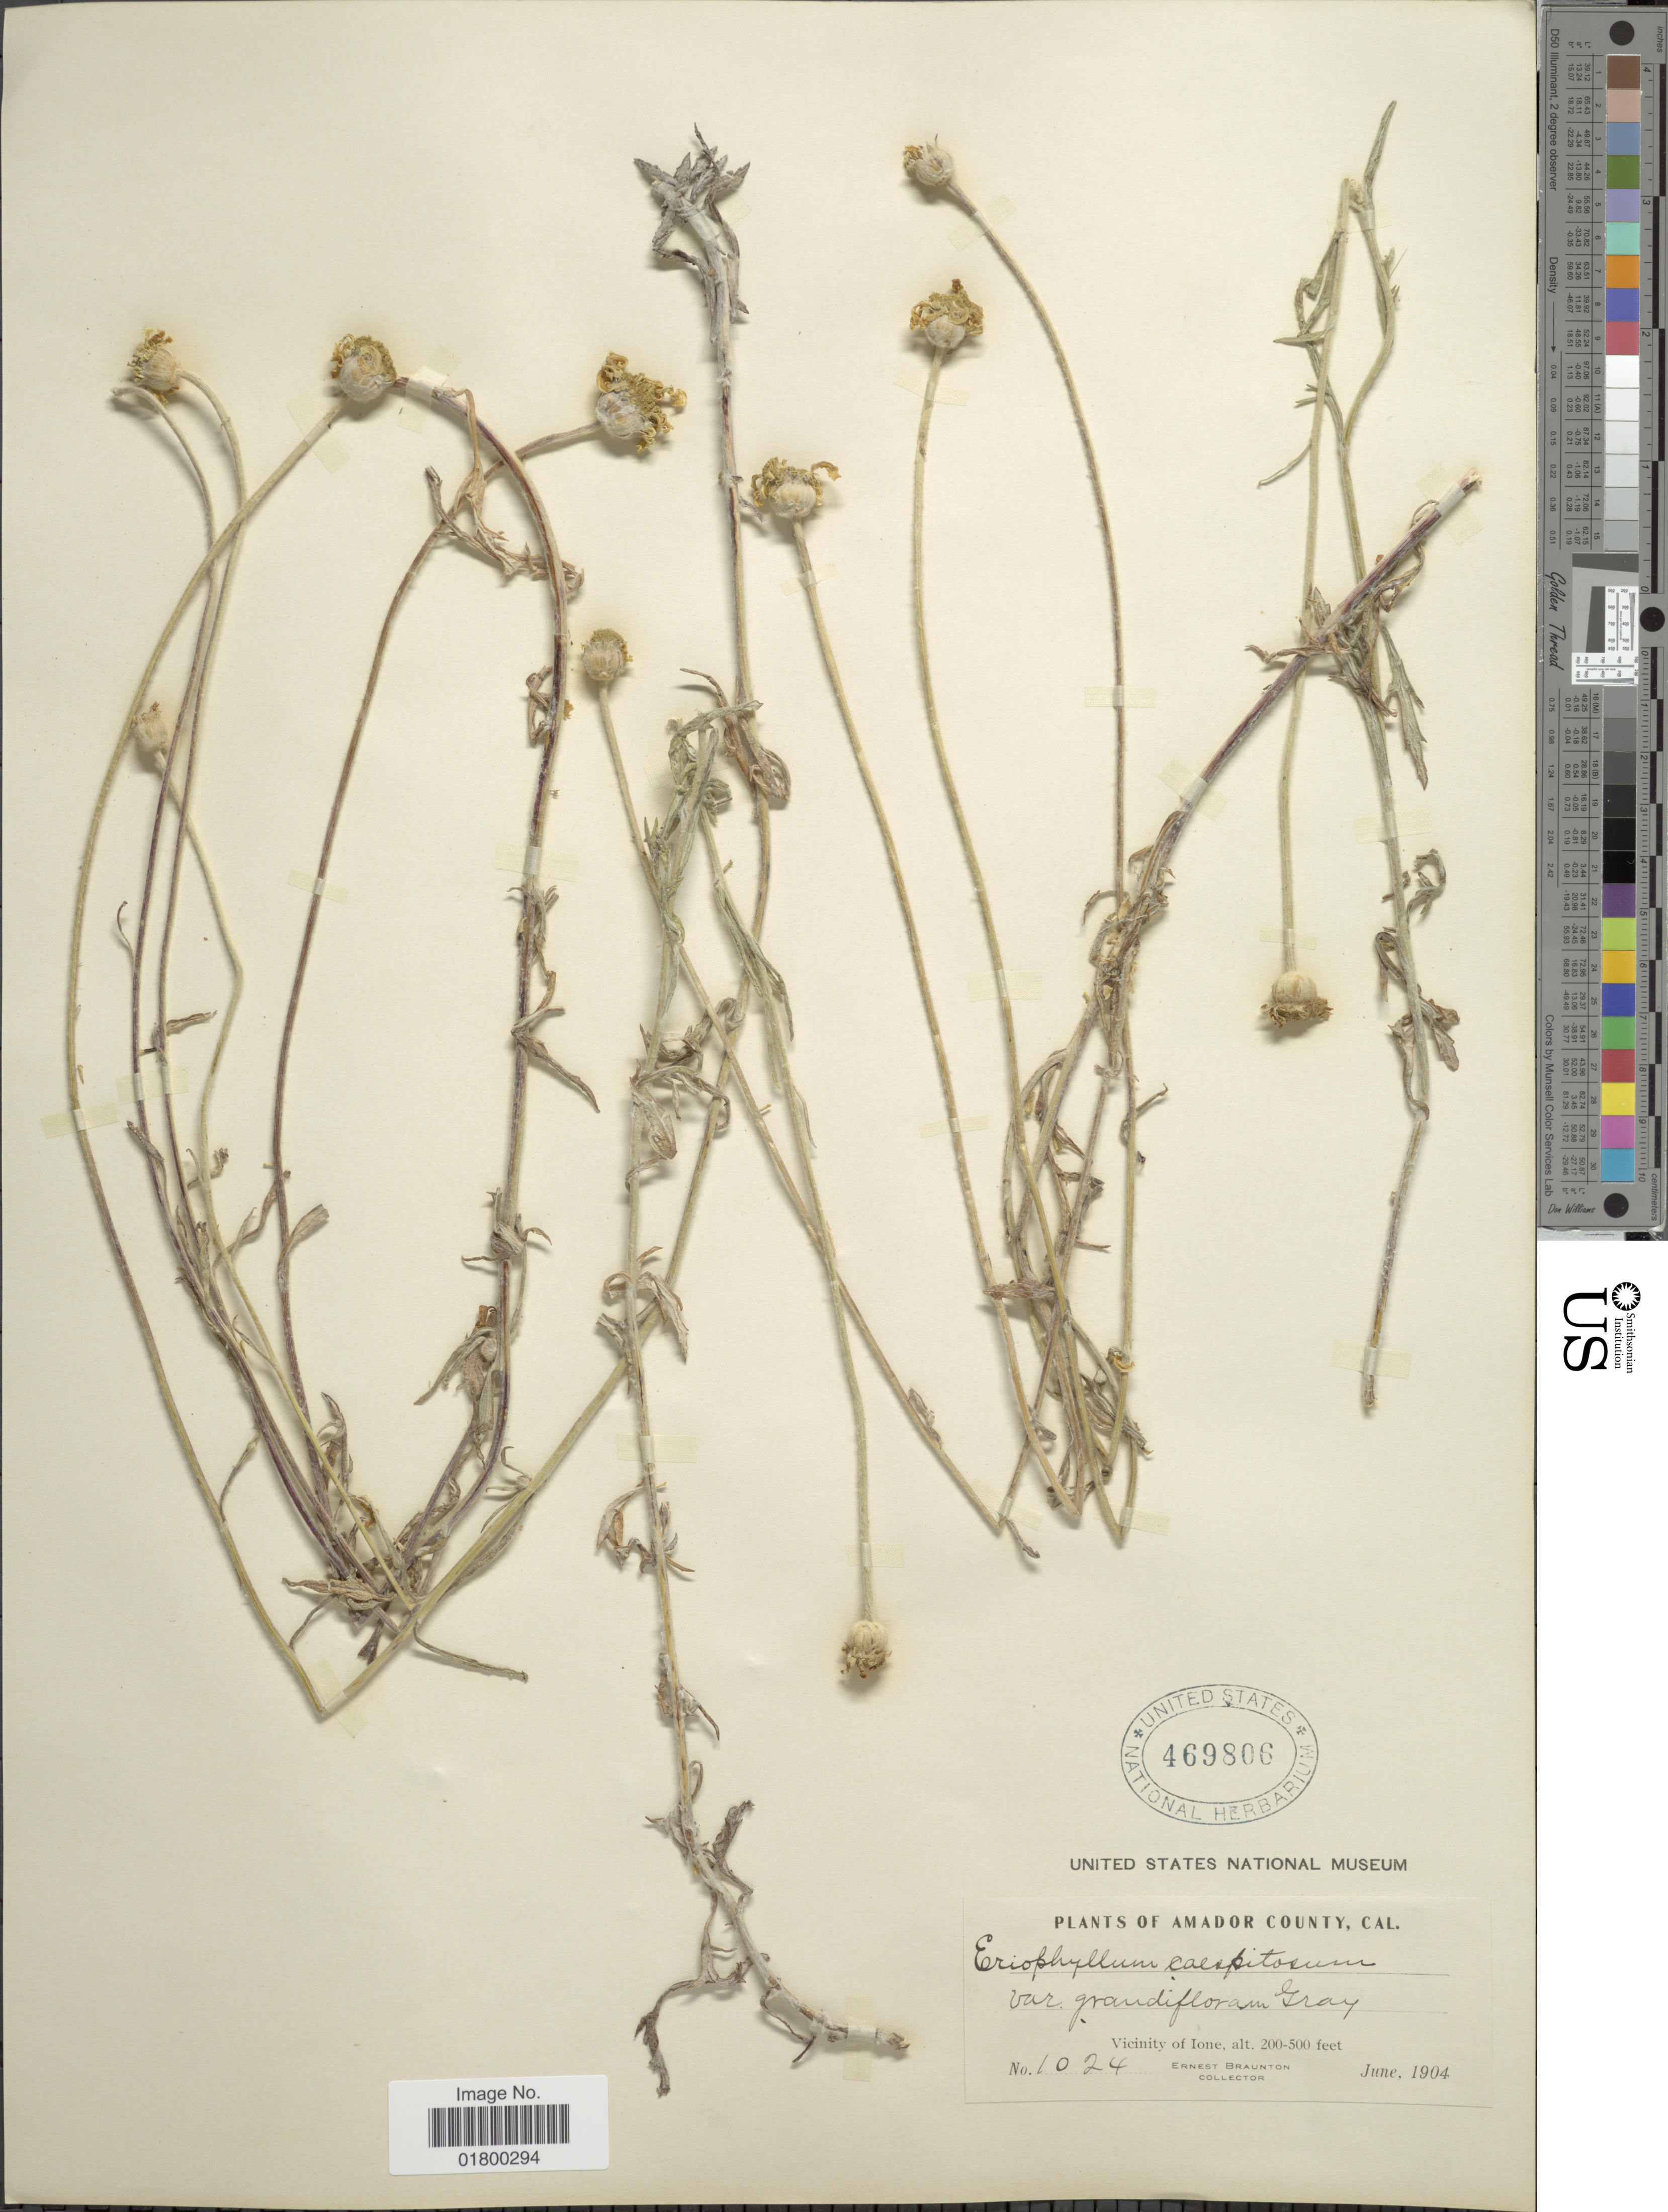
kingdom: Plantae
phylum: Tracheophyta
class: Magnoliopsida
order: Asterales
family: Asteraceae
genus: Eriophyllum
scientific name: Eriophyllum lanatum var. grandiflorum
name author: (A. Gray) Jeps.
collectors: E. Braunton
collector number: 1024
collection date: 1904-06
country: United States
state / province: California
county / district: Amador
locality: Amador County, Vicinity of Ione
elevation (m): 61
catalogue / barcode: US 469806